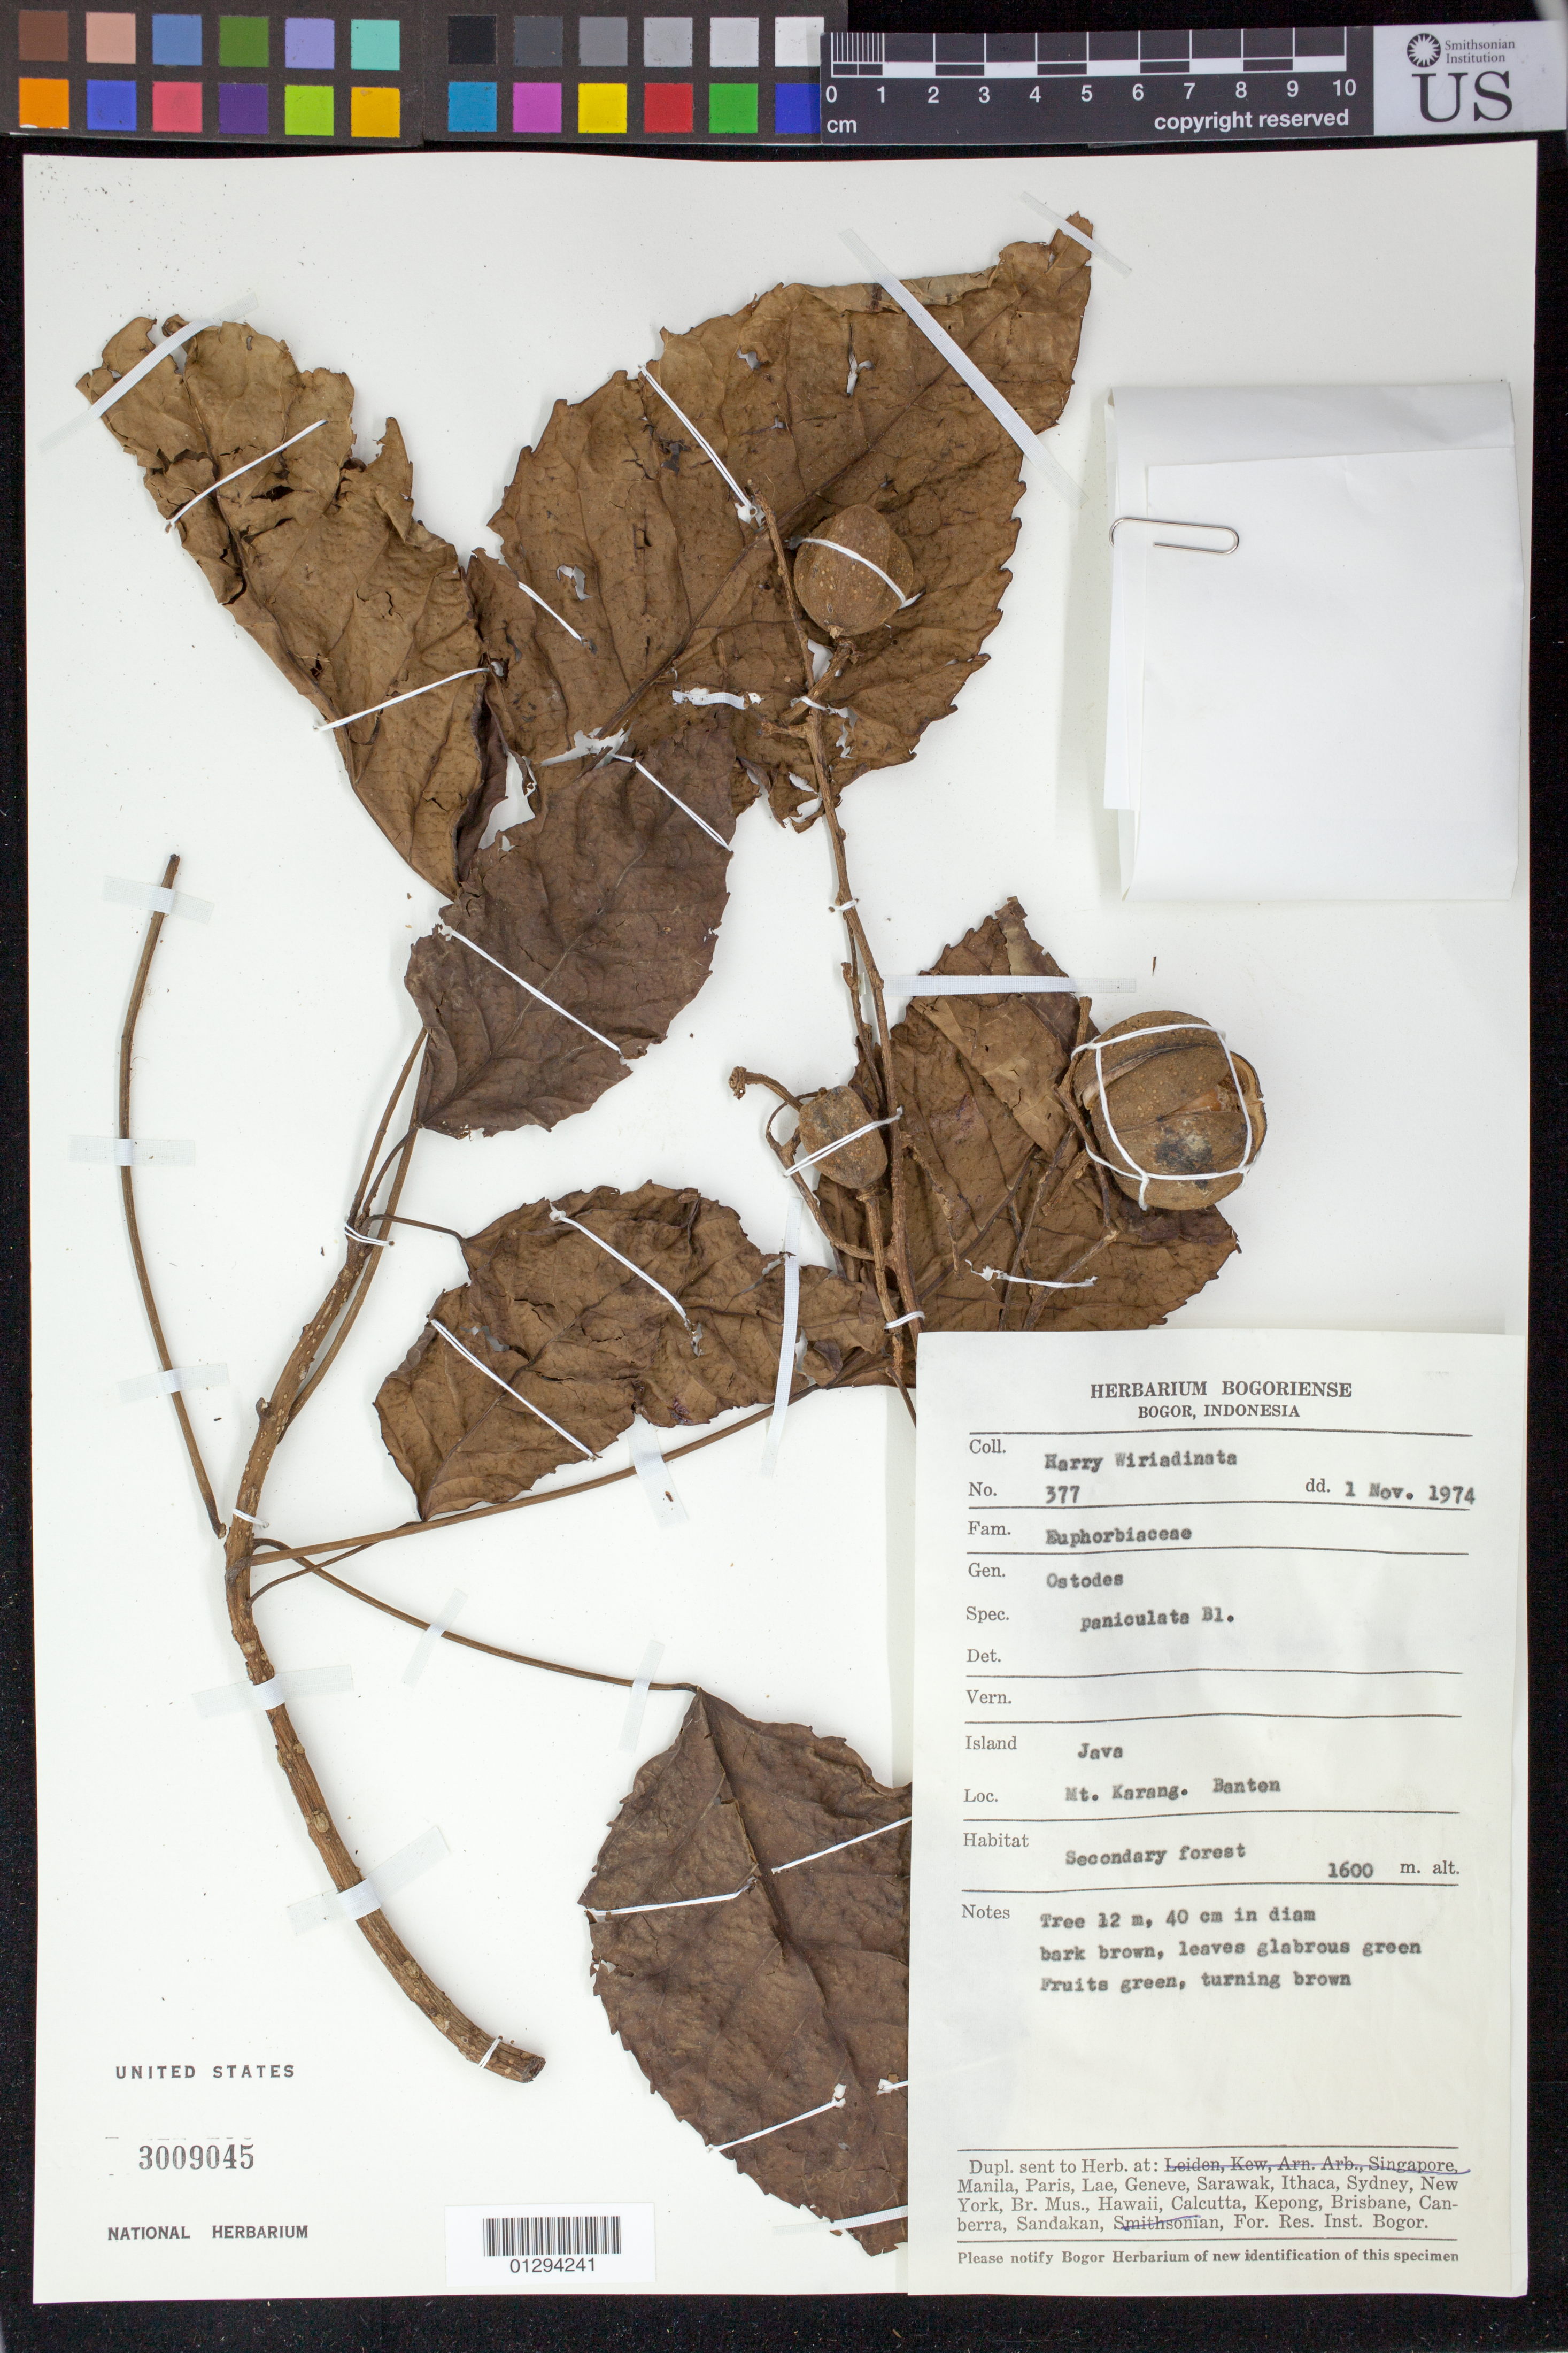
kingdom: Plantae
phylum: Tracheophyta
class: Magnoliopsida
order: Malpighiales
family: Euphorbiaceae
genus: Ostodes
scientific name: Ostodes paniculata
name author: Blume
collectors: H. Wiriadinata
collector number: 377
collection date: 1974-11-01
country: Indonesia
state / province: Banten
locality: Java, Mt. Karang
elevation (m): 1600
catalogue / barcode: US 3009045